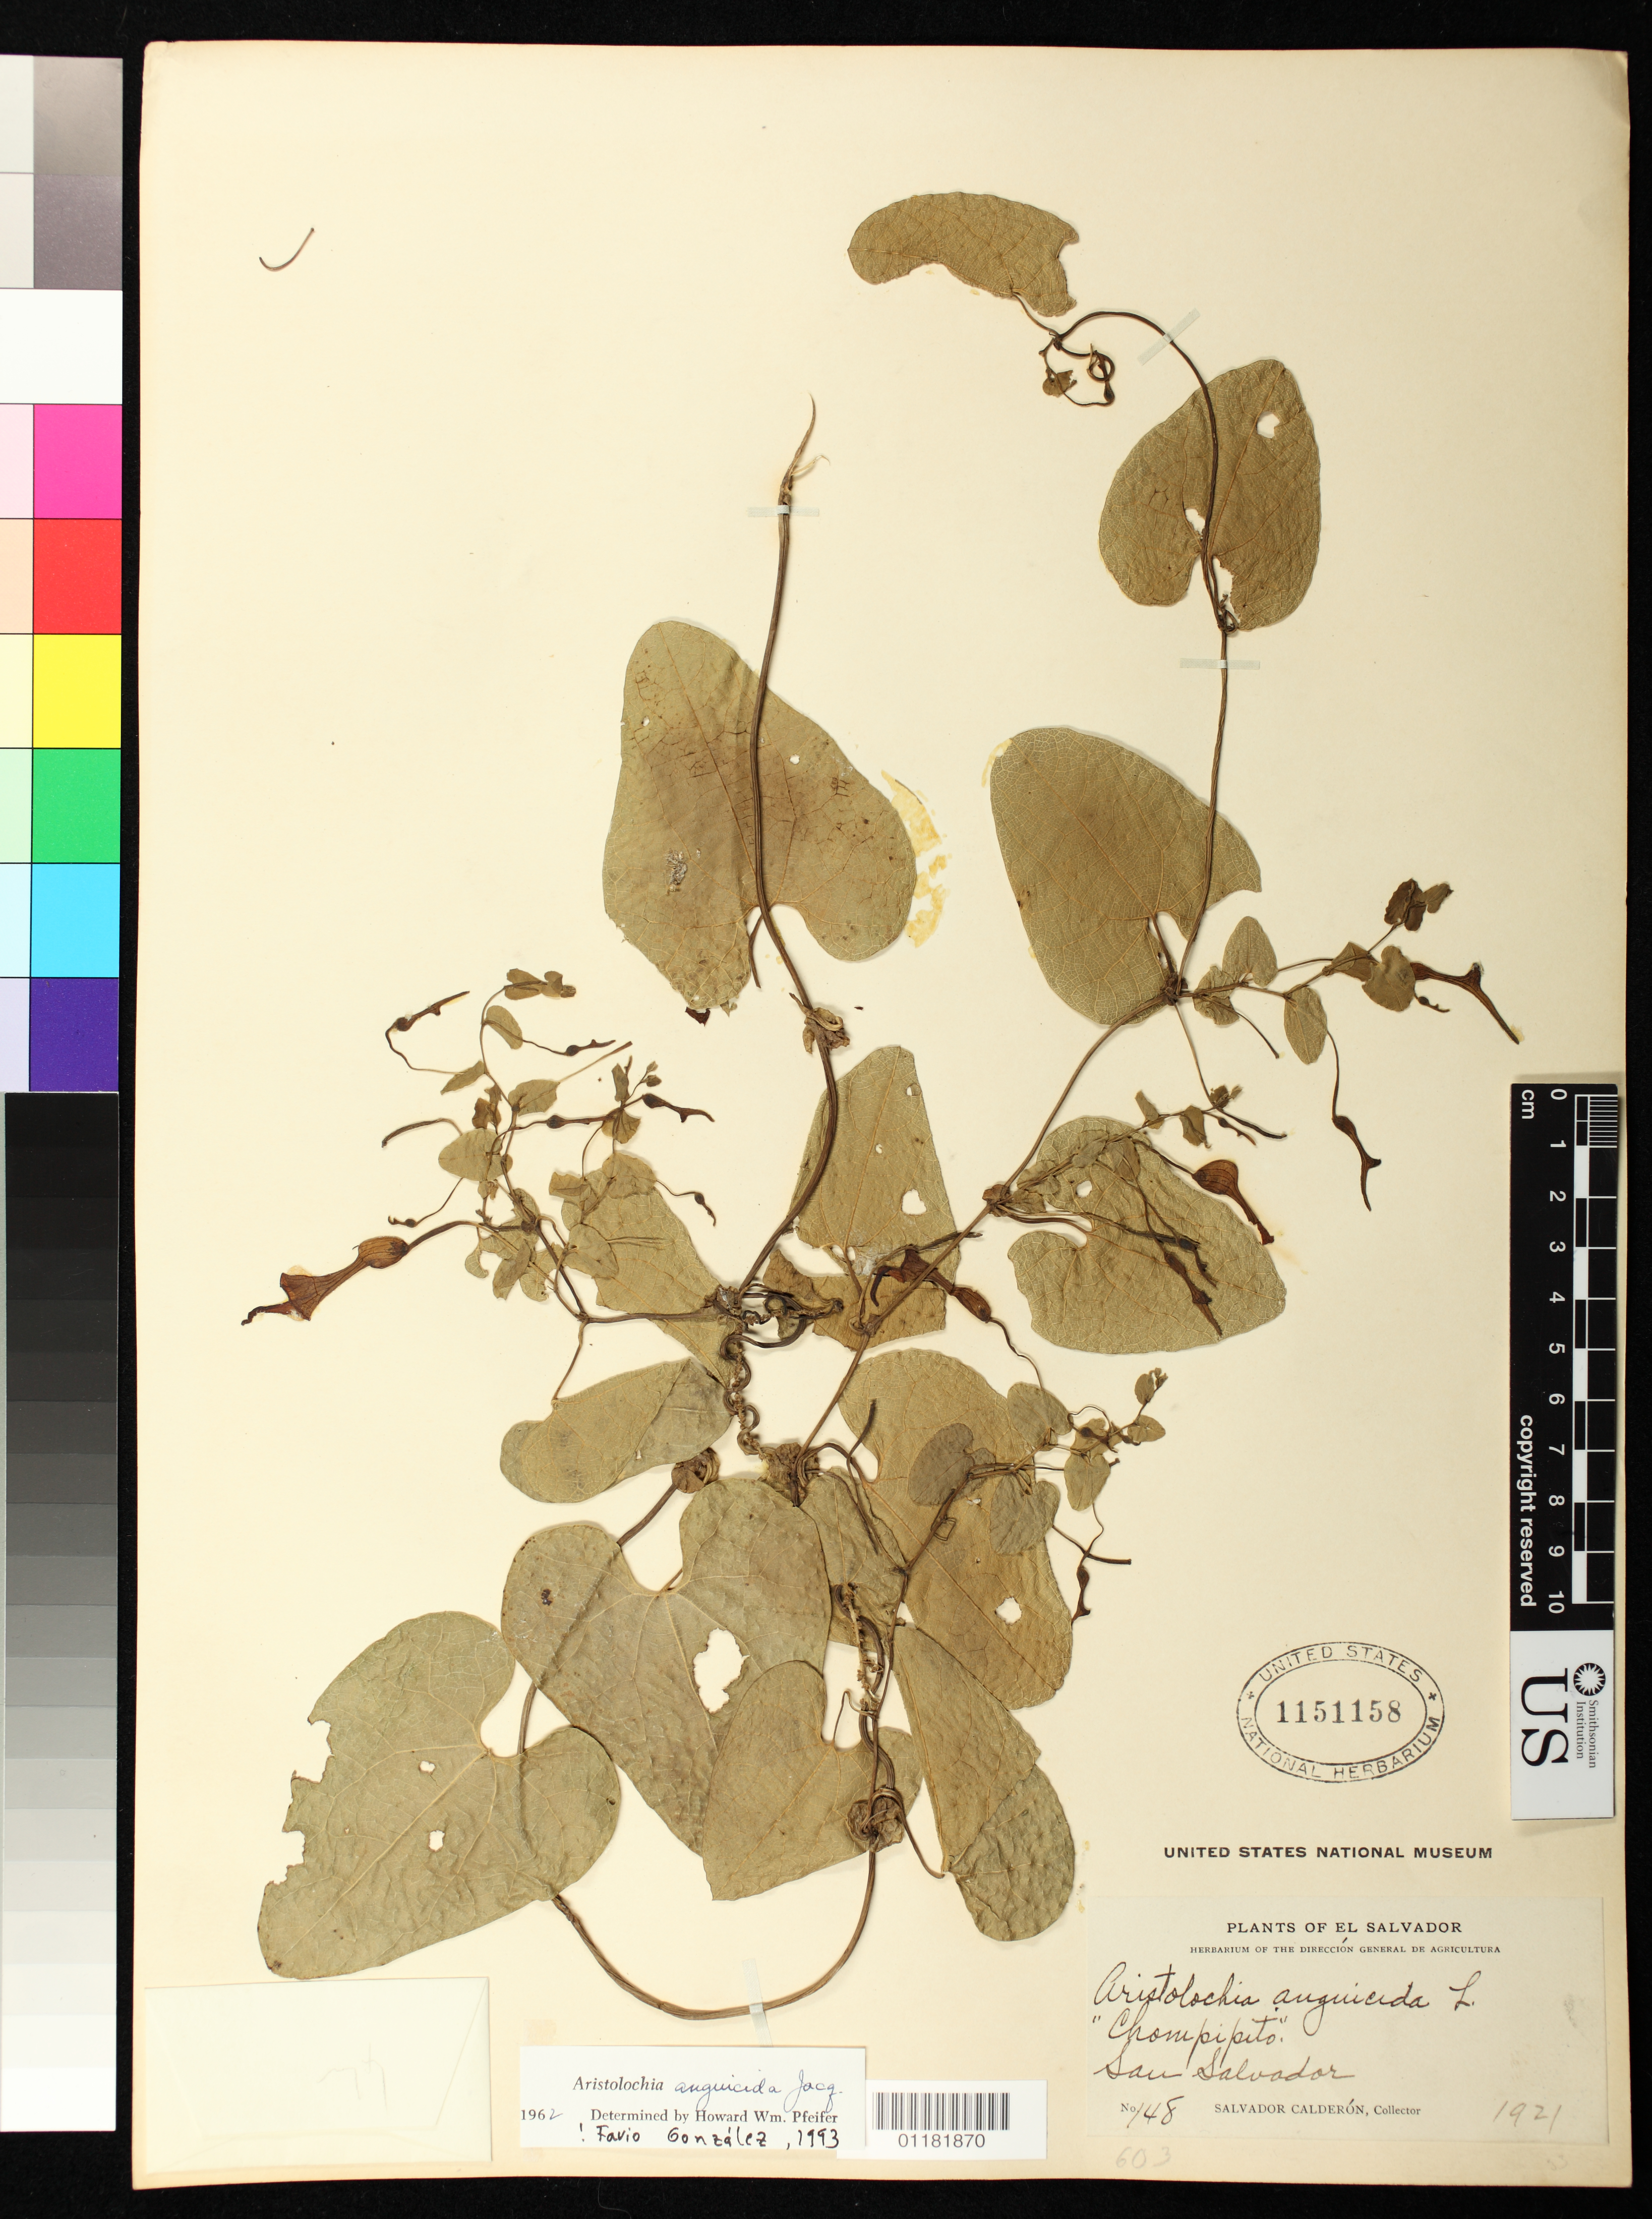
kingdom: Plantae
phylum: Tracheophyta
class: Magnoliopsida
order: Piperales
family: Aristolochiaceae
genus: Aristolochia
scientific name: Aristolochia anguicida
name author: Jacq.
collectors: S. Calderón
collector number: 148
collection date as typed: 1921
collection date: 1921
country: El Salvador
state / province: San Salvador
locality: San salvador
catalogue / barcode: US 1151158